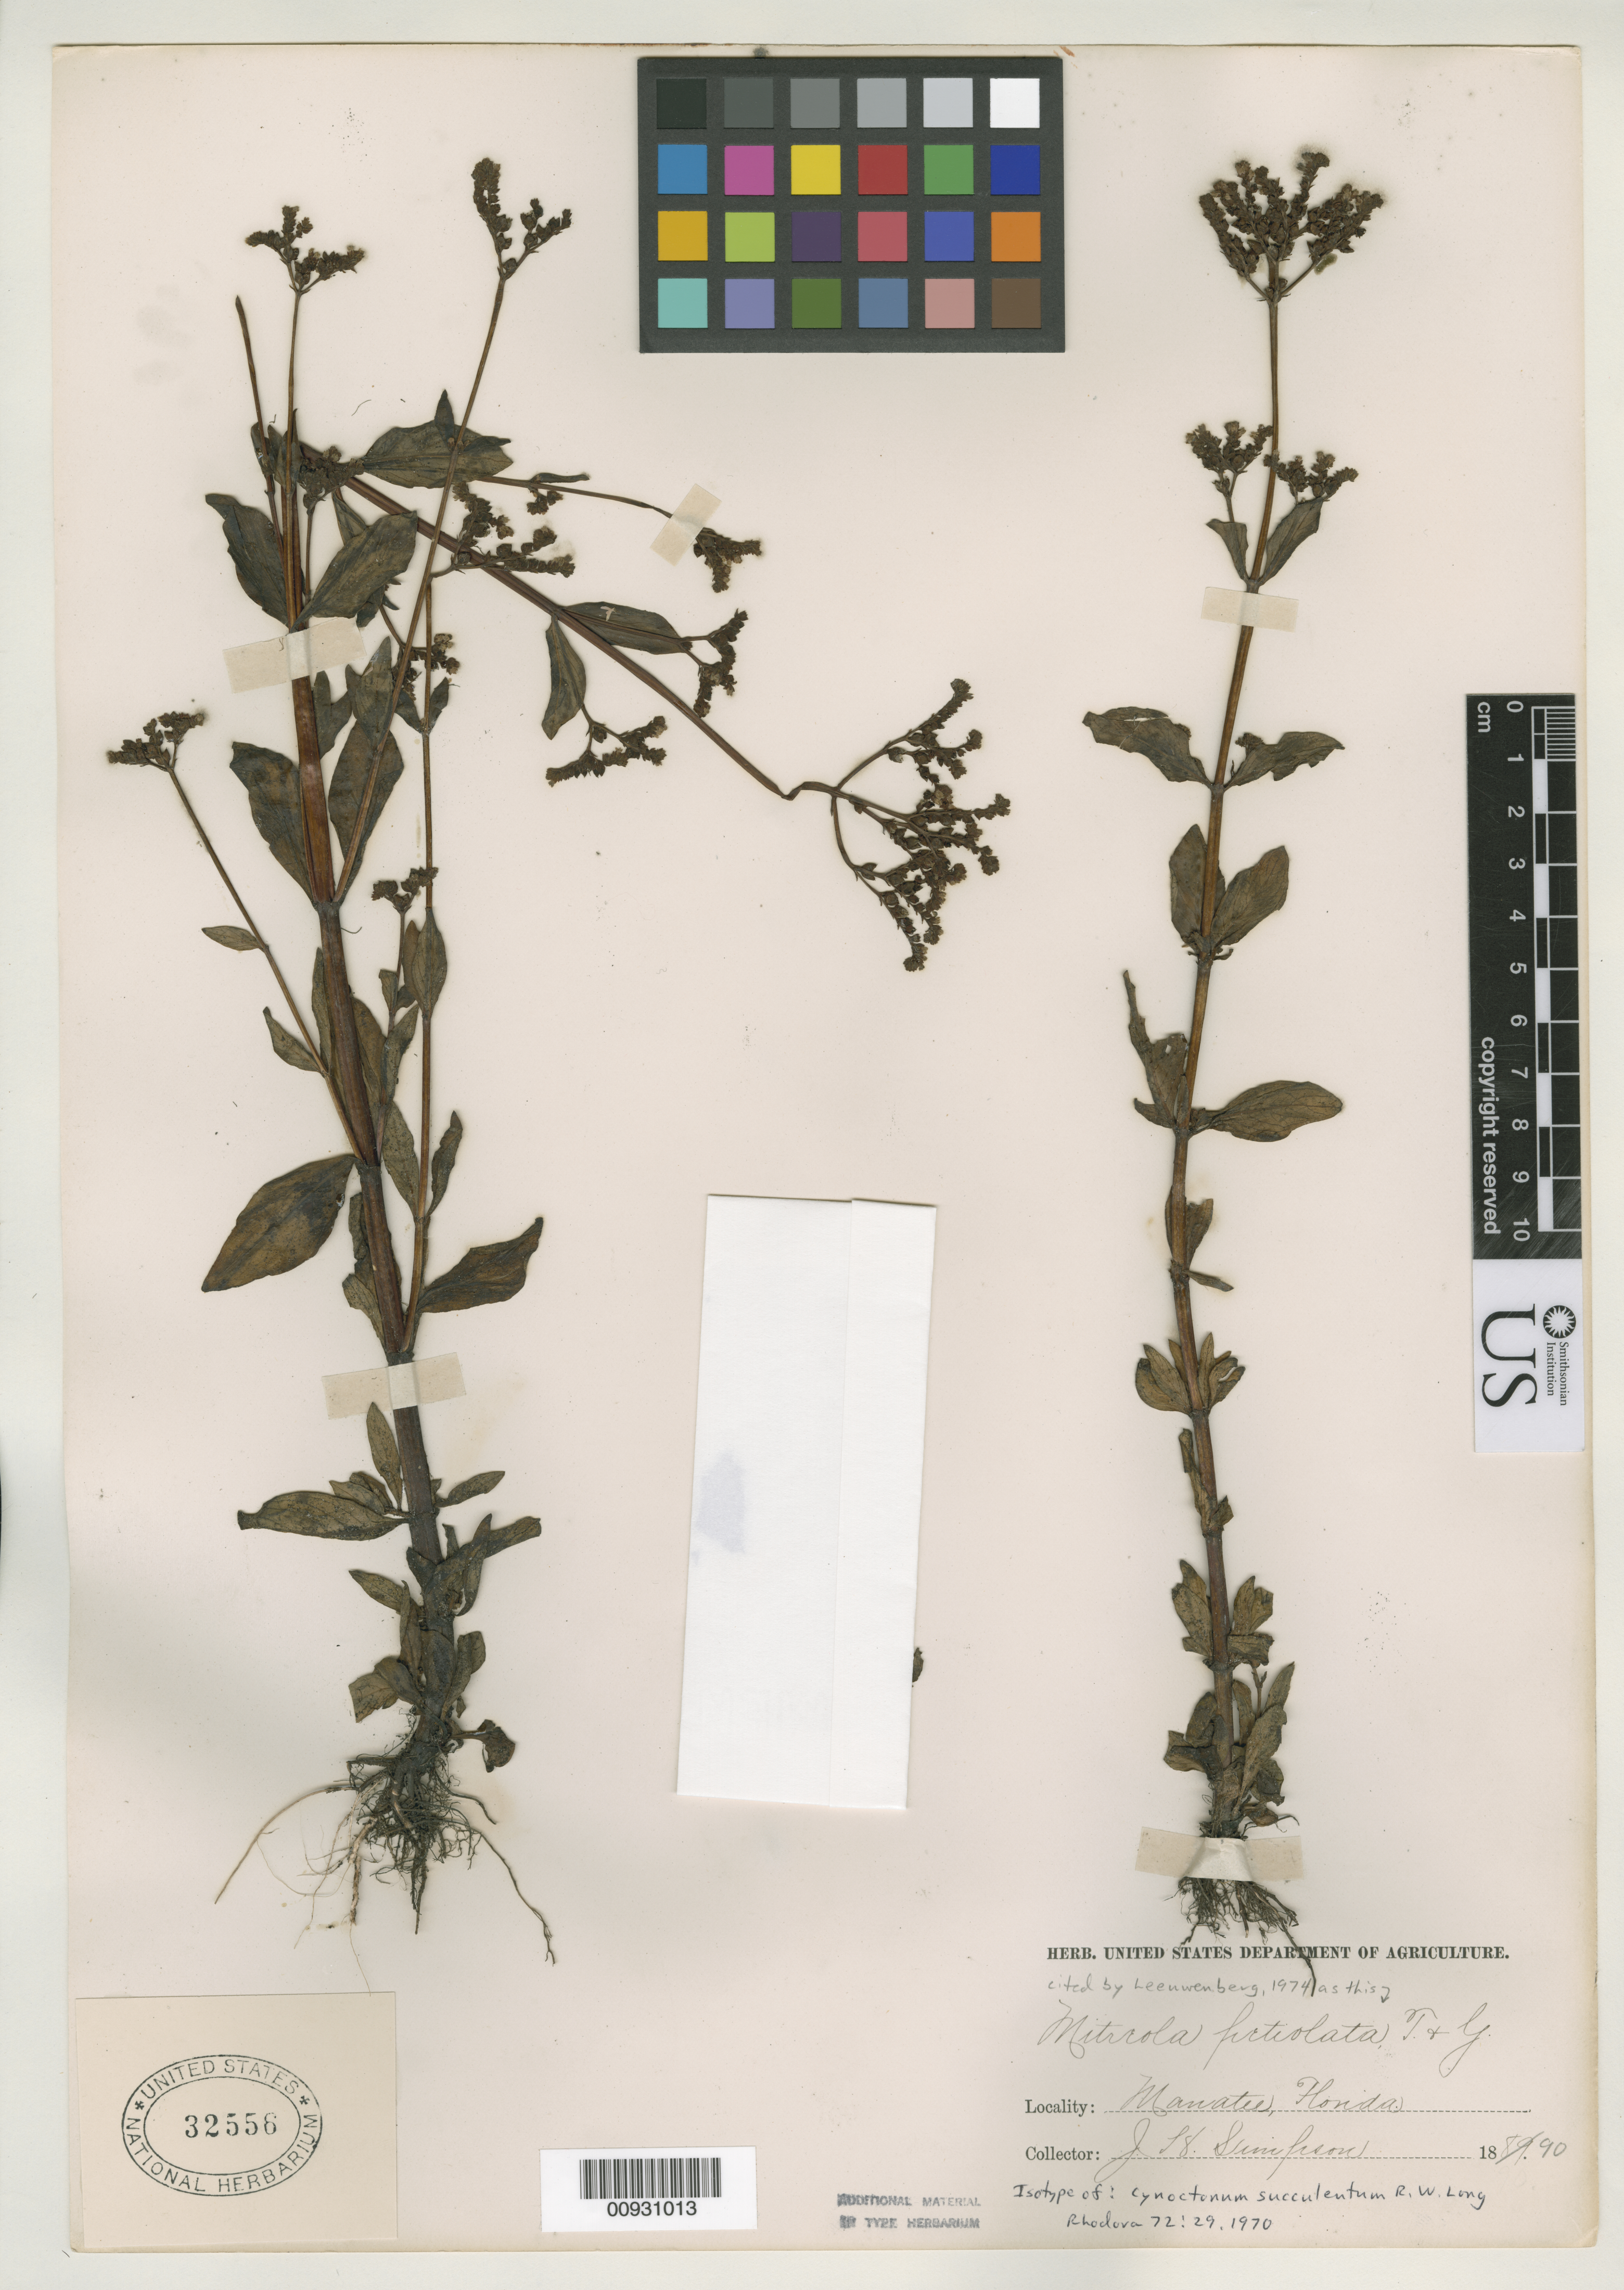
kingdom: Plantae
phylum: Tracheophyta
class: Magnoliopsida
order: Gentianales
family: Loganiaceae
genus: Cynoctonum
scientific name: Cynoctonum succulentum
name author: R.W. Long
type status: Isotype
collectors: J. H. Simpson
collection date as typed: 1890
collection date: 1890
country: United States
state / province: Florida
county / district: Manatee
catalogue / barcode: US 32556